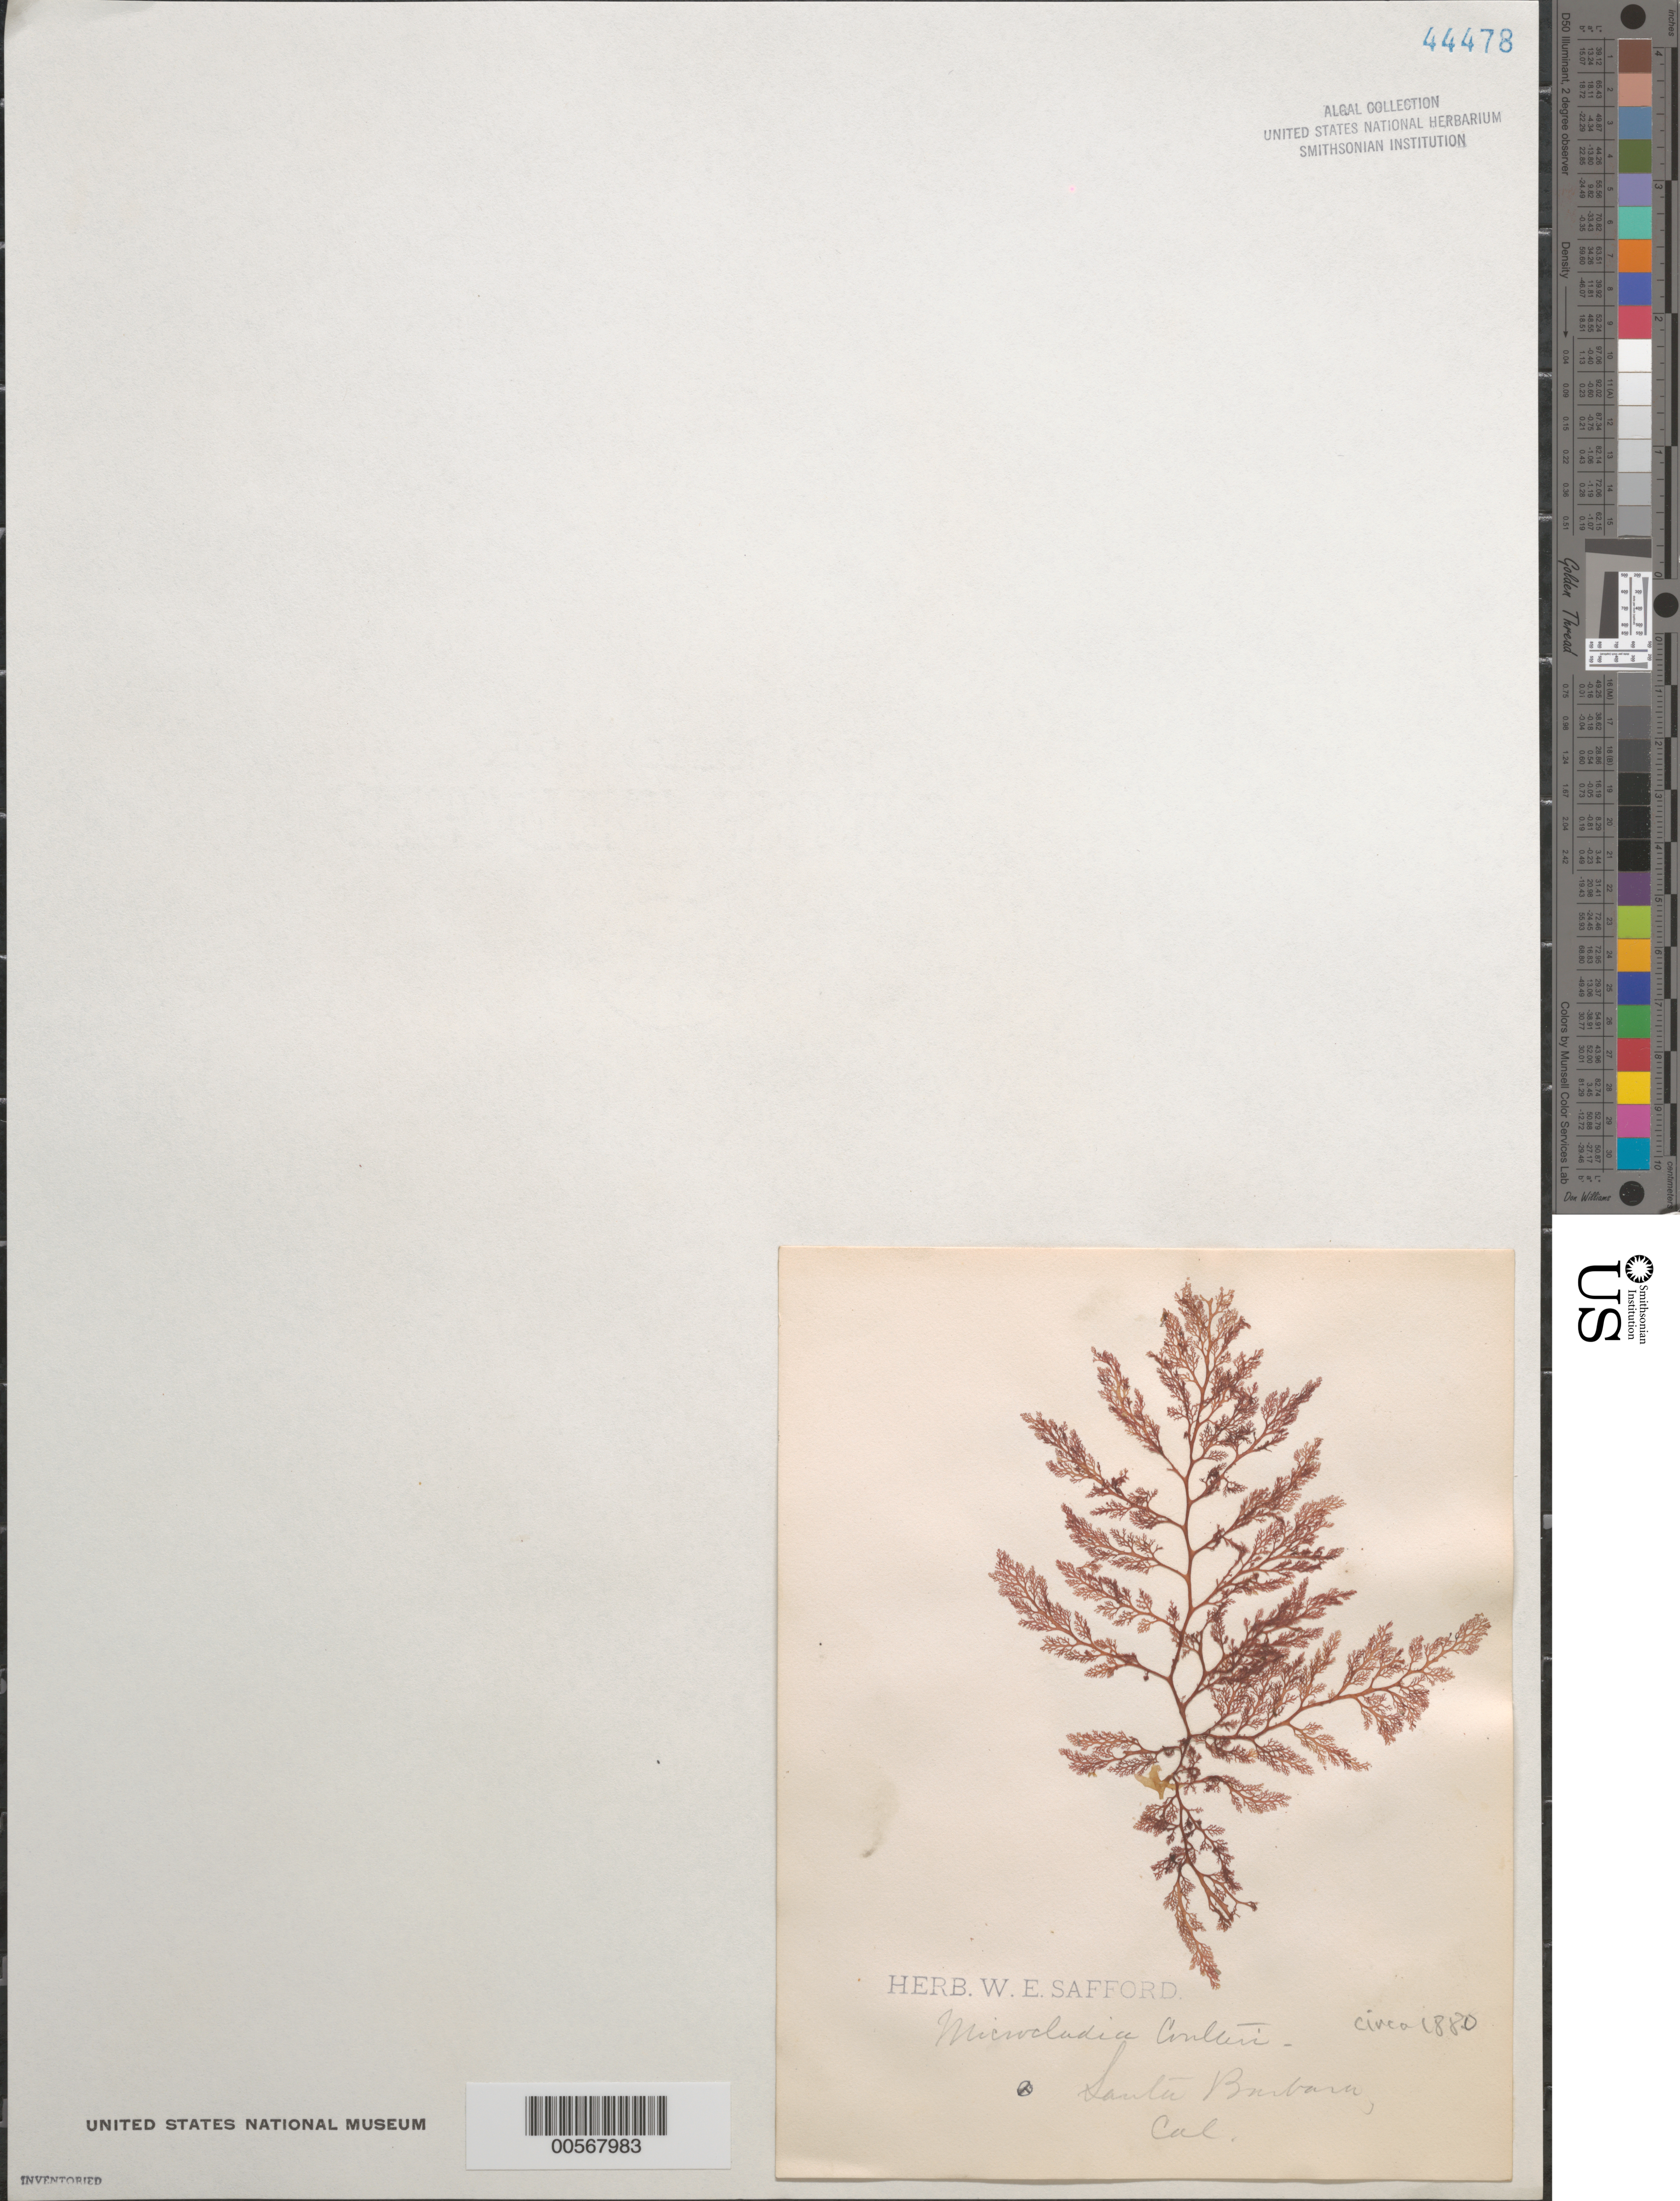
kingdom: Plantae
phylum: Rhodophyta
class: Florideophyceae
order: Ceramiales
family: Ceramiaceae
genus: Microcladia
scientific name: Microcladia coulteri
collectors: W. E. Safford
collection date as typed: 1880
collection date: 1880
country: United States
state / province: California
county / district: Santa Barbara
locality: Santa Barbara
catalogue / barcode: US 44478